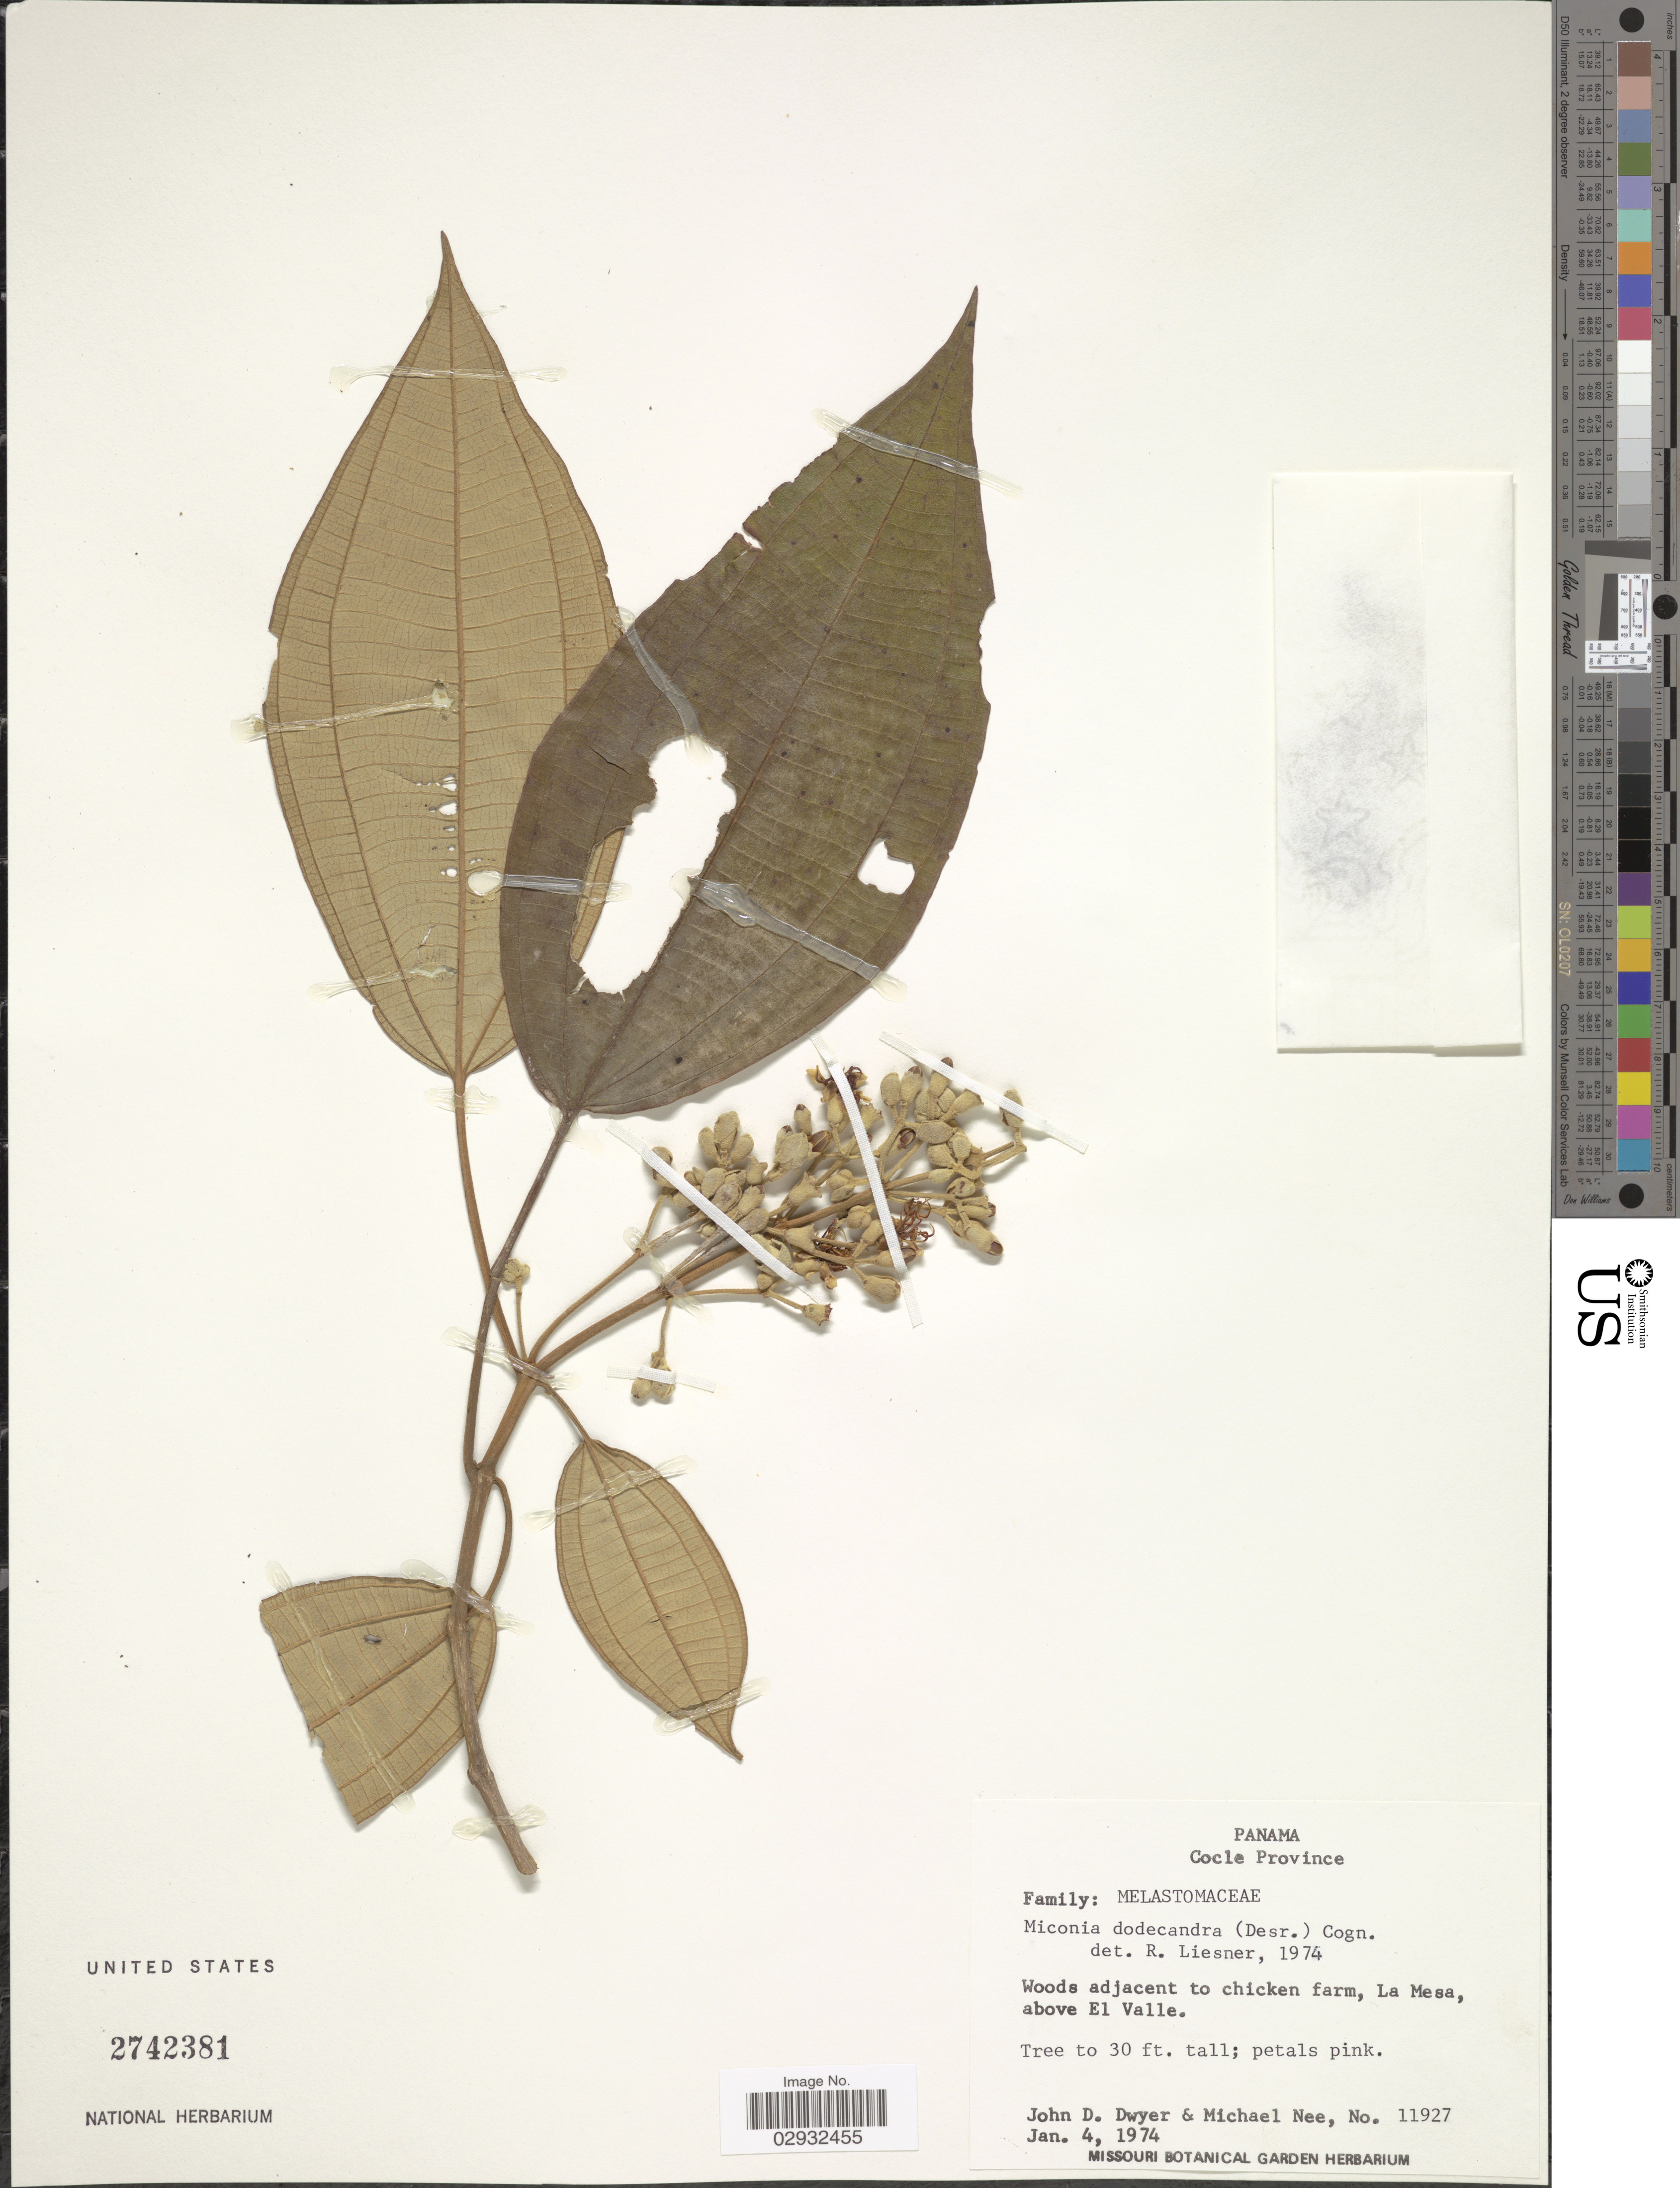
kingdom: Plantae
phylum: Tracheophyta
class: Magnoliopsida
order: Myrtales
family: Melastomataceae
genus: Miconia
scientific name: Miconia dodecandra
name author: Cogn.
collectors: J. D. Dwyer & M. Nee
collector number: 11927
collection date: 1974-01-04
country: Panama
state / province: Coclé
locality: Woods adjacent to chicken farm, La Mesa, above El Valle.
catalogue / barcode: US 2742381